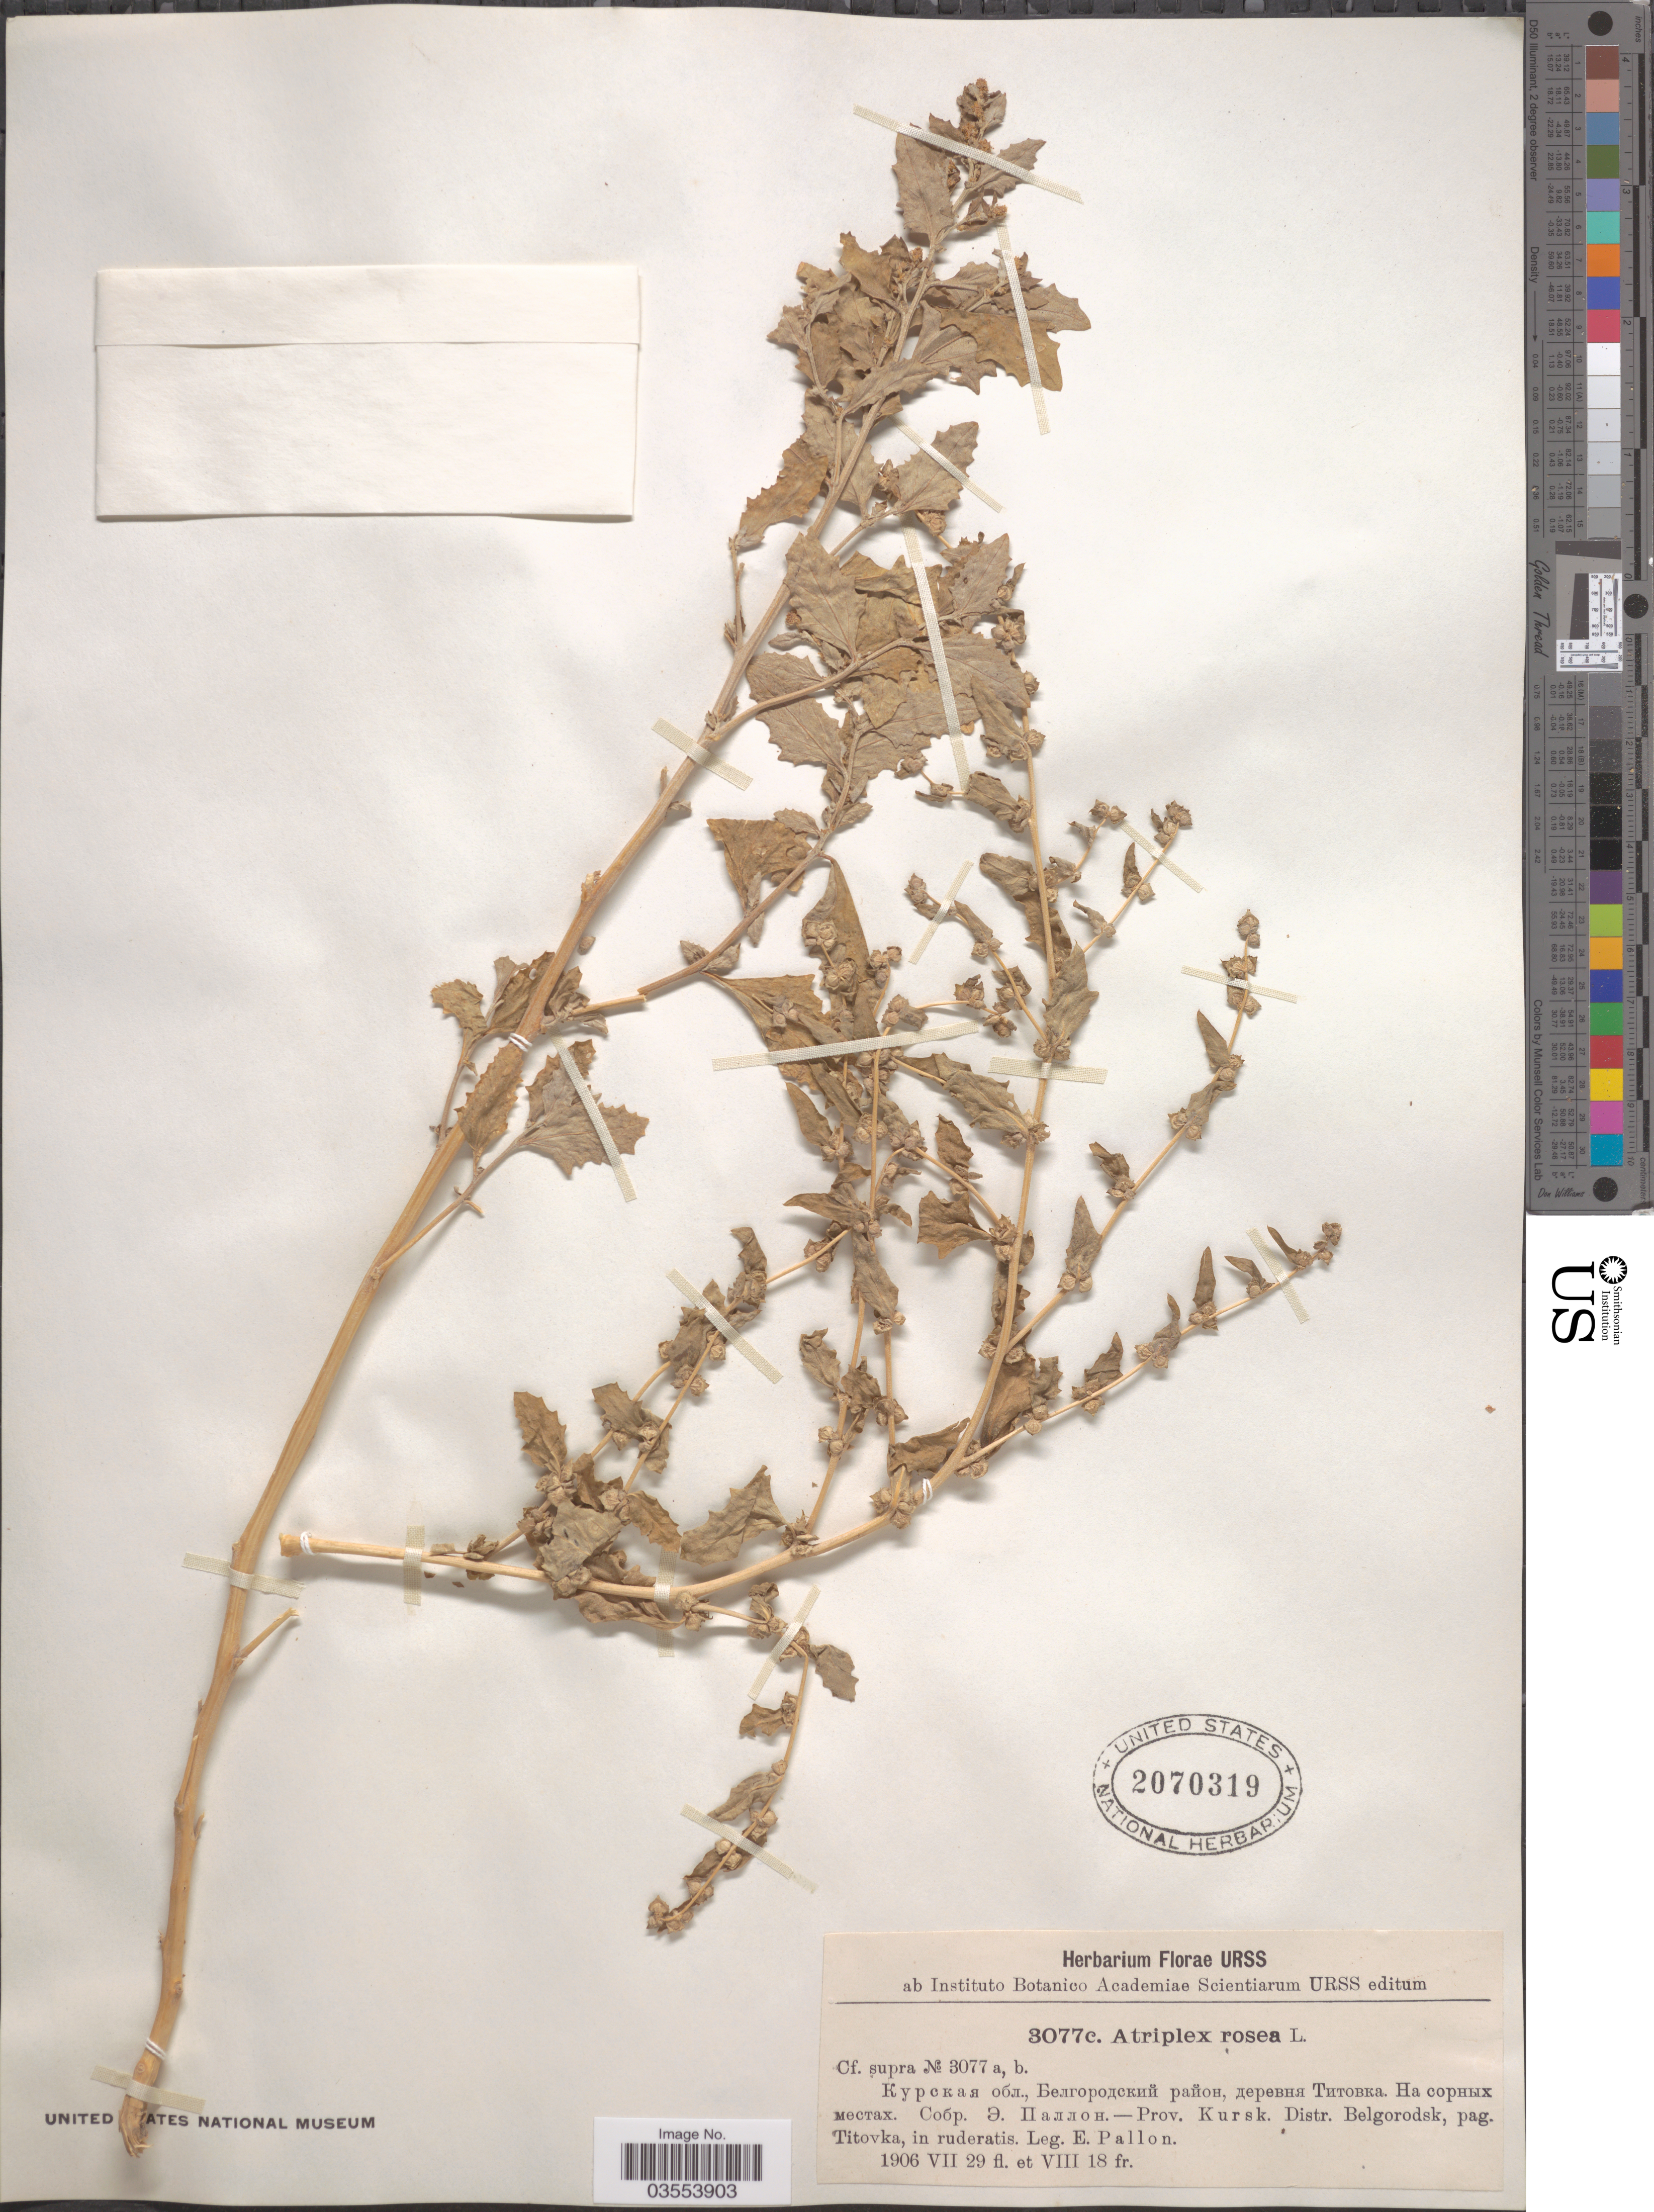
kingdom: Plantae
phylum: Tracheophyta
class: Magnoliopsida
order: Caryophyllales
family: Amaranthaceae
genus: Atriplex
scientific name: Atriplex rosea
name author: L.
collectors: E. Pallon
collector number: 3077c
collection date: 1906-07-29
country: Russian Federation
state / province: Belgorod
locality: Prov. Kursk. Distr. Belgorodsk, pag. Titovka.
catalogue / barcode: US 2070319